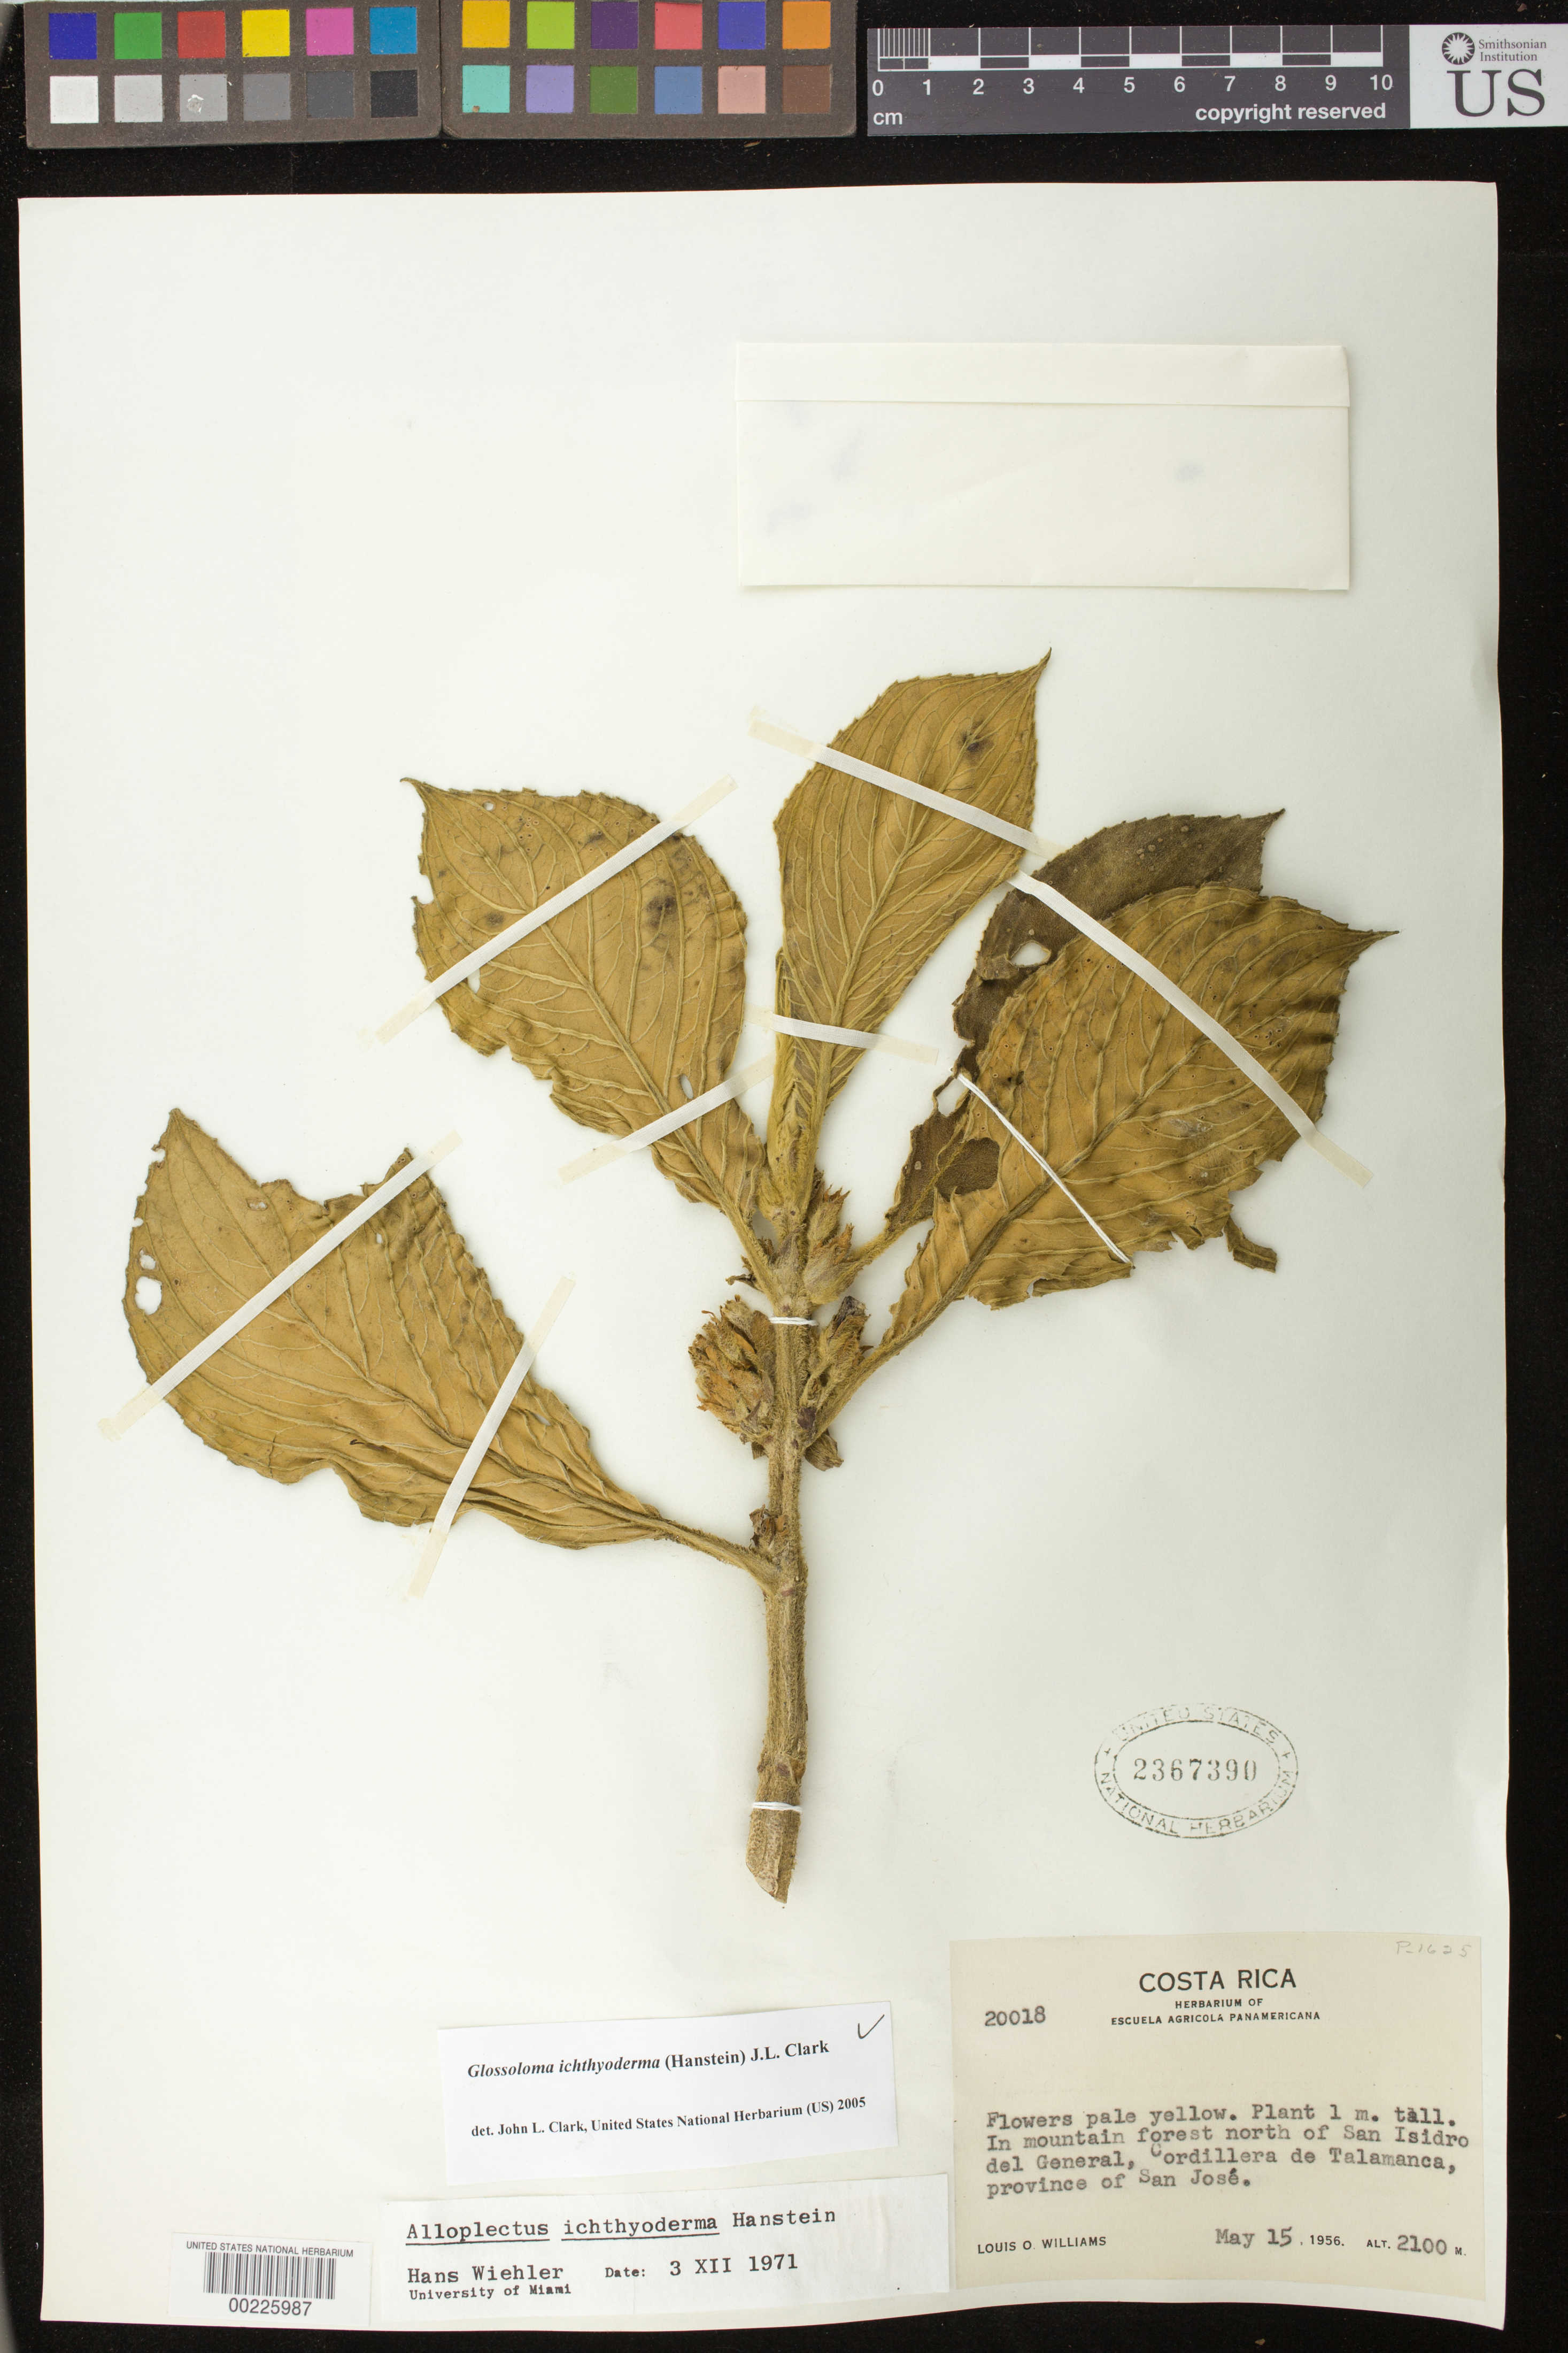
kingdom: Plantae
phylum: Tracheophyta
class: Magnoliopsida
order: Lamiales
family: Gesneriaceae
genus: Glossoloma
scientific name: Glossoloma ichthyoderma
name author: (Hanst.) J.L. Clark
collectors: L. O. Williams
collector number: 20018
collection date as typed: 15 May 1956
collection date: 1956-05-15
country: Costa Rica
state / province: San José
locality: N of San Isidro del General, Cordillera de Talamanca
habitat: In mountain forest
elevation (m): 2100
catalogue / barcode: US 2367390